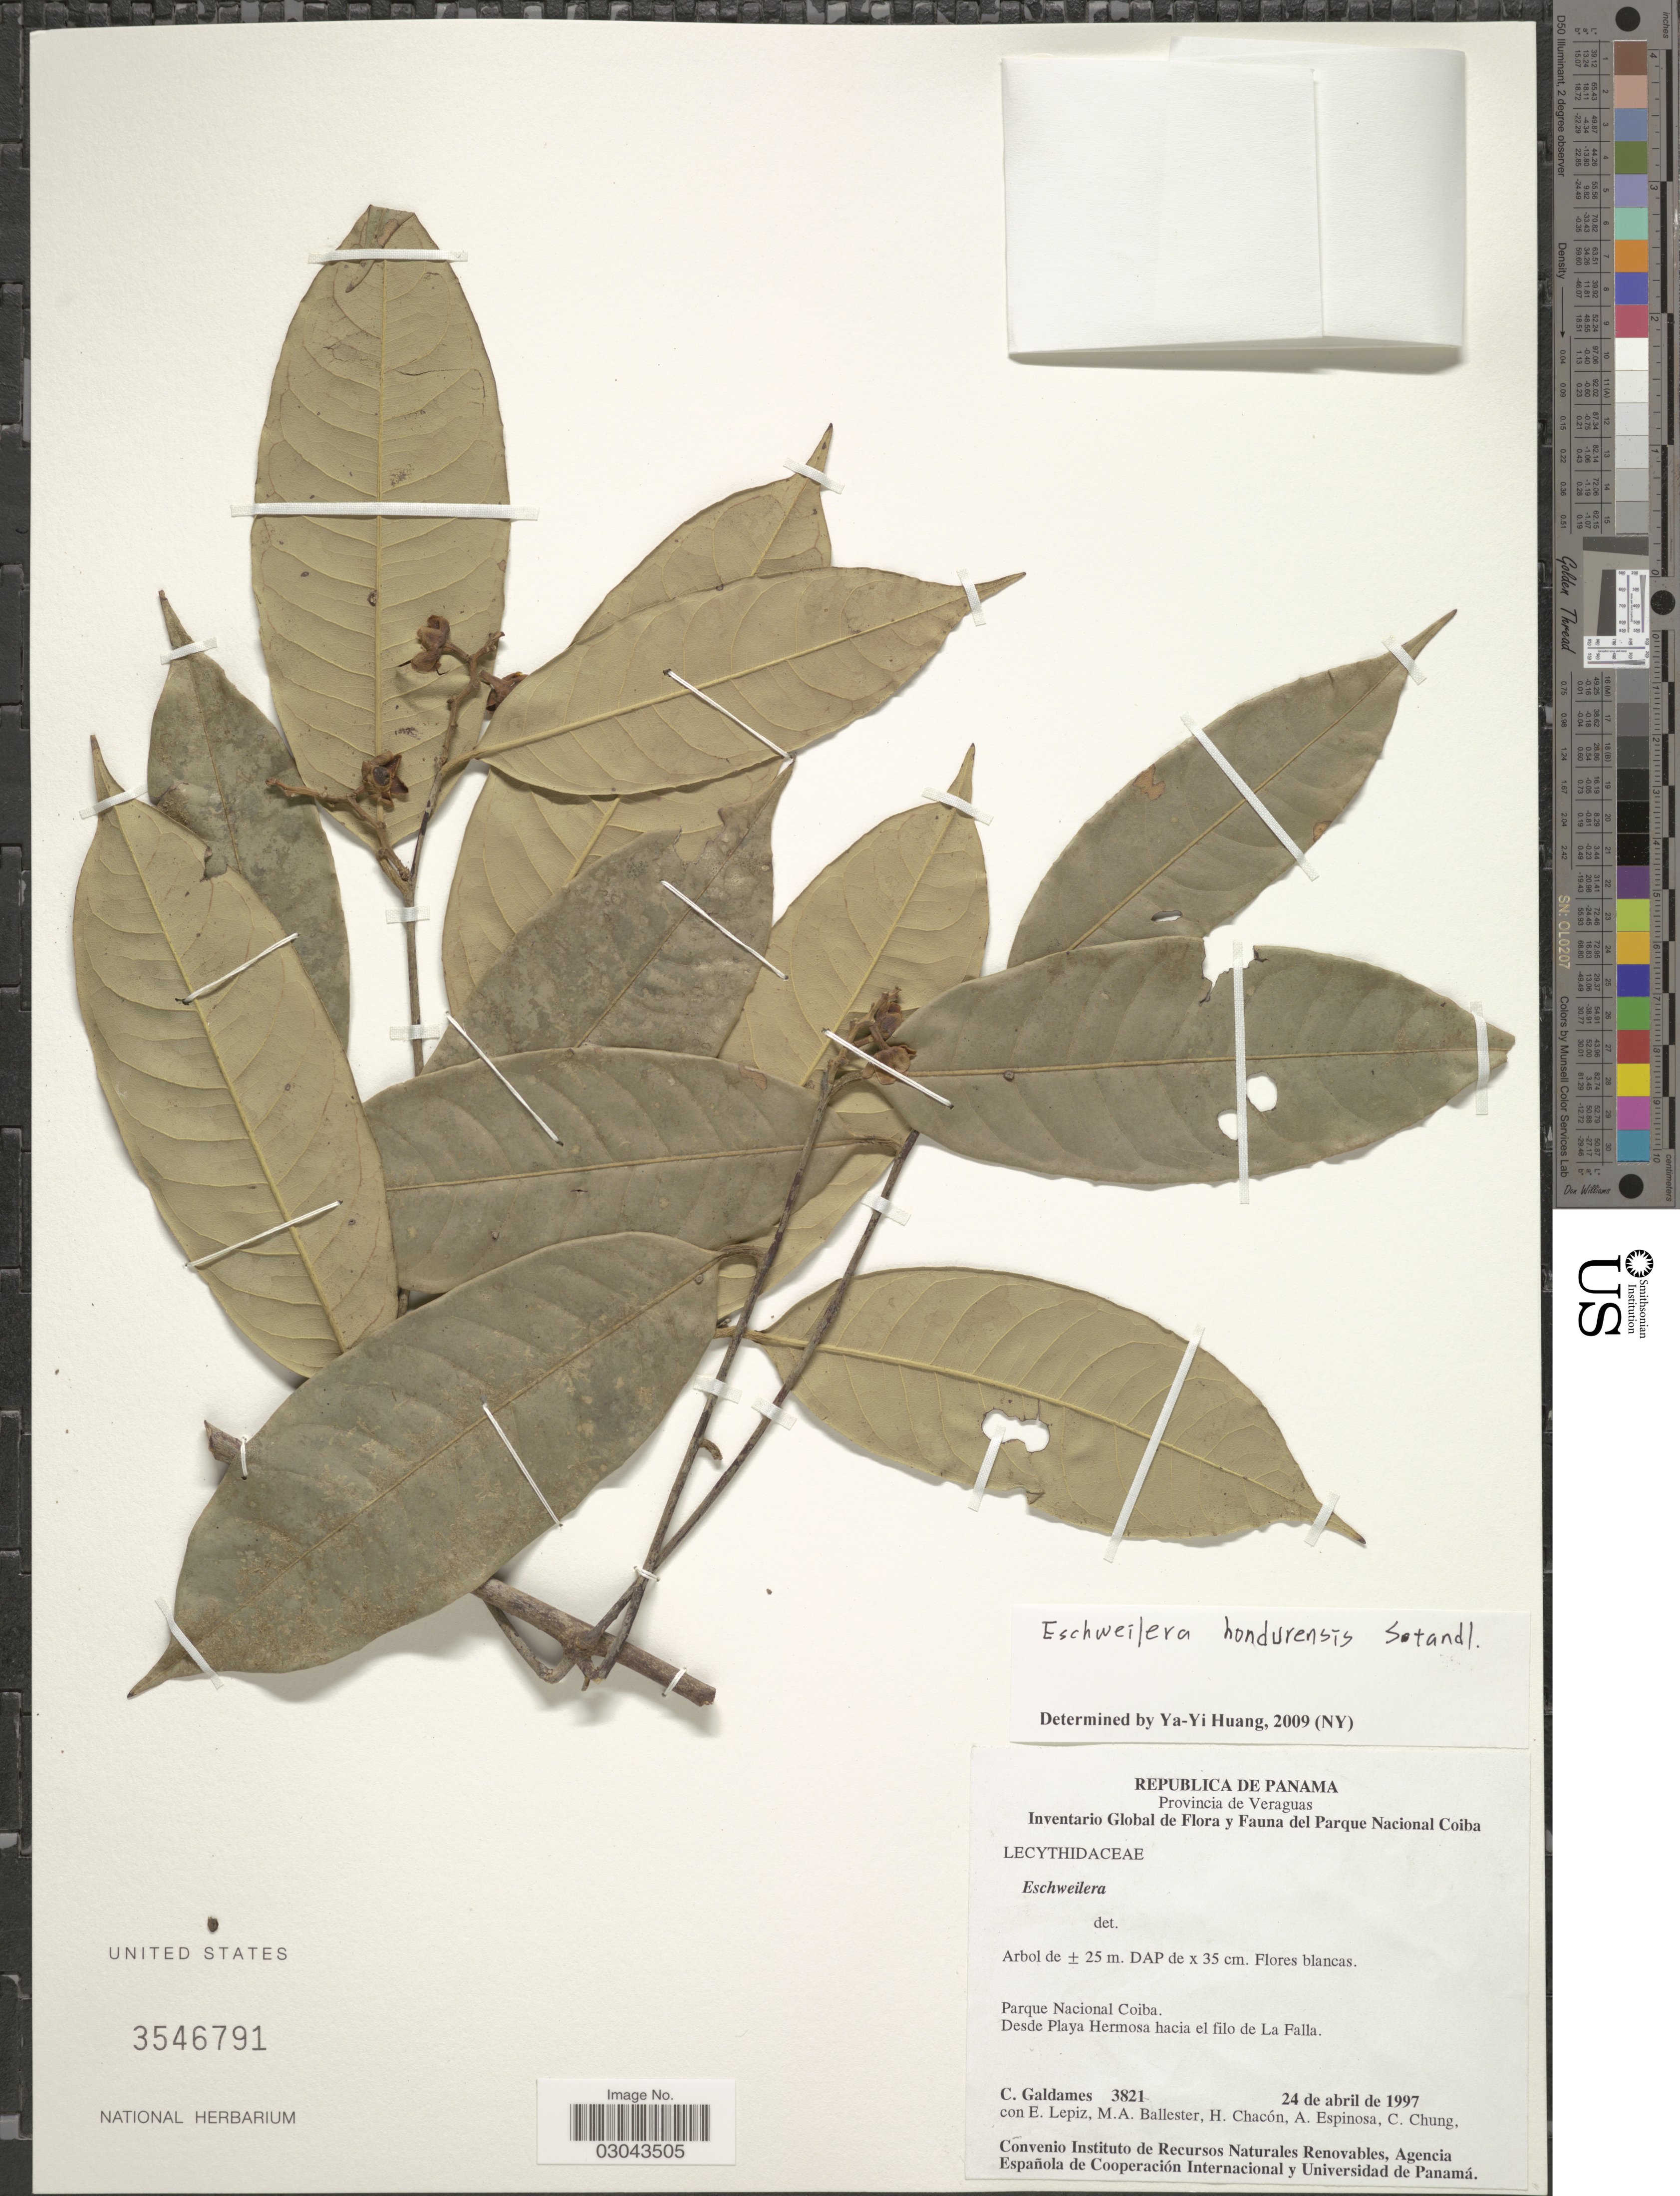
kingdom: Plantae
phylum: Tracheophyta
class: Magnoliopsida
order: Ericales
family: Lecythidaceae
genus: Eschweilera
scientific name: Eschweilera hondurensis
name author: Standl. in Yunck.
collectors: C. Galdames, E. Lepiz, M. Ballester, H. Chacón & et al.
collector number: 3821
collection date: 1997-04-24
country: Panama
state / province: Veraguas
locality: Fauna del Parque Nacional Coiba, Parque Nacional Coiba. Desde Playa Hermosa hacia el filo de La Falla.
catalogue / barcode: US 3546791